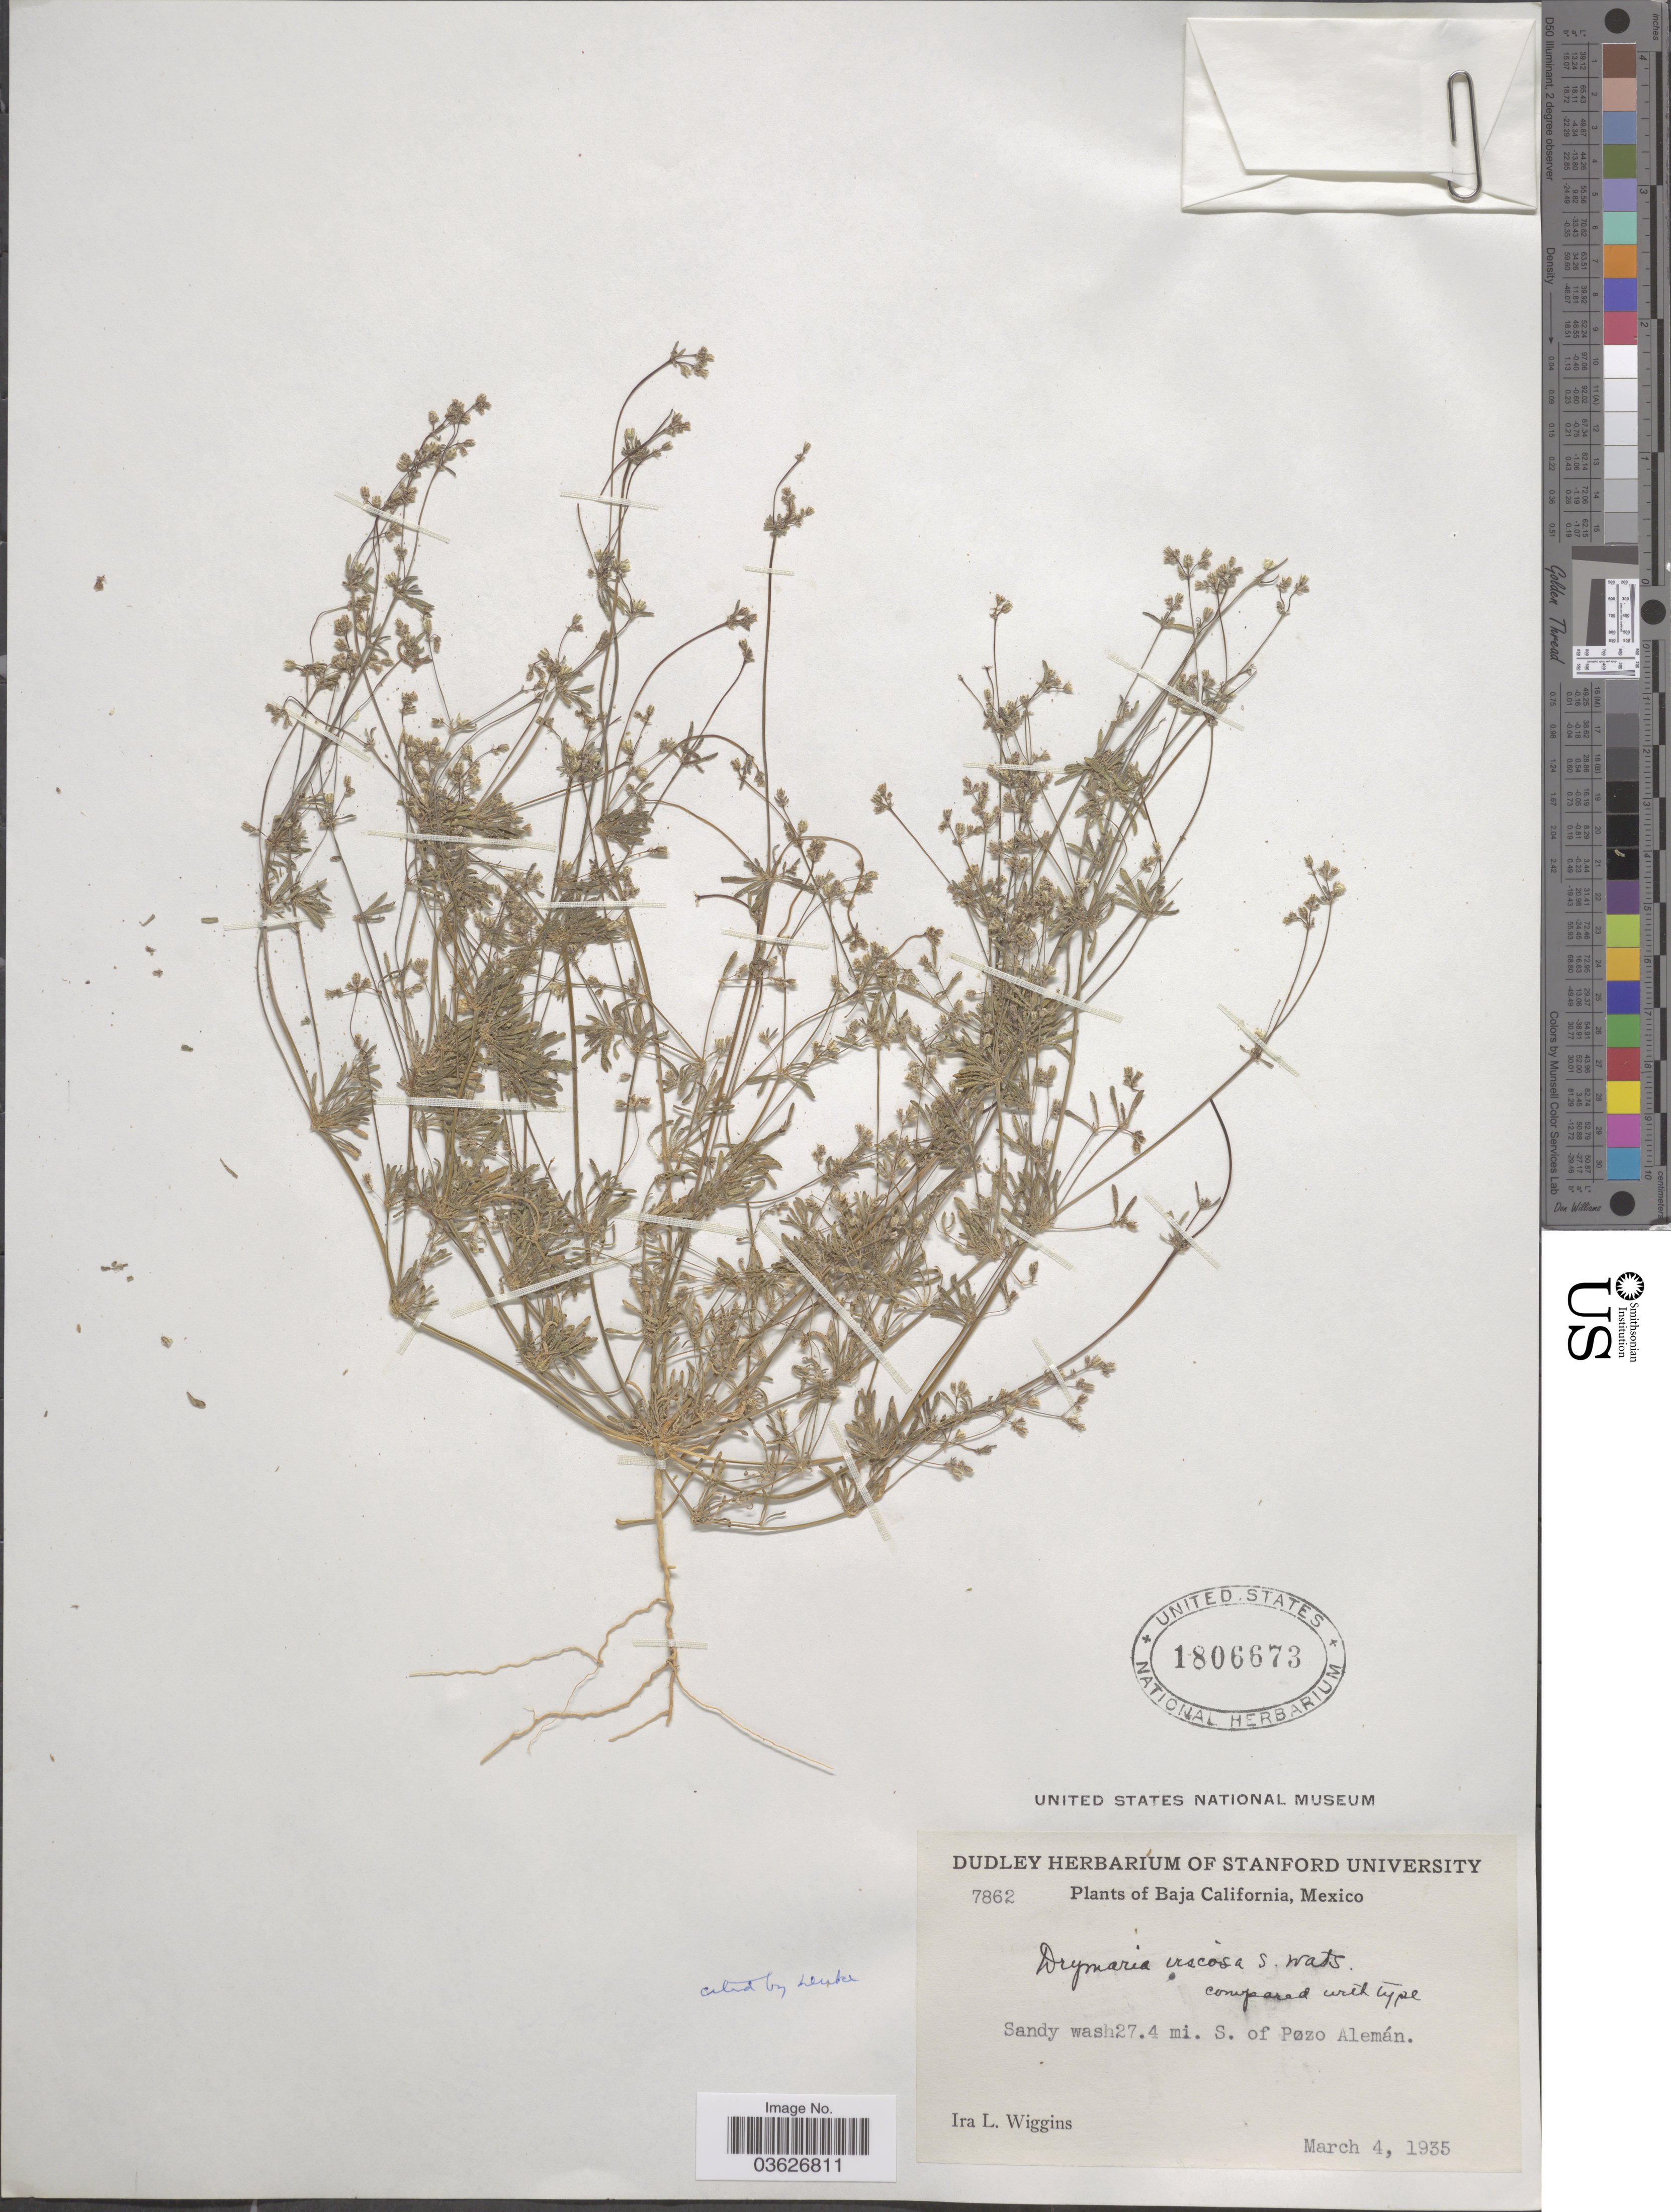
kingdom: Plantae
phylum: Tracheophyta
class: Magnoliopsida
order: Caryophyllales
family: Caryophyllaceae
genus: Drymaria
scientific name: Drymaria viscosa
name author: S. Watson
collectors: I. L. Wiggins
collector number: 7862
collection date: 1935-03-04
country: Mexico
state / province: Baja California Sur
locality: Sandy wash 27.4 mi. S. of Pøzo Alemán.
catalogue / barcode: US 1806673